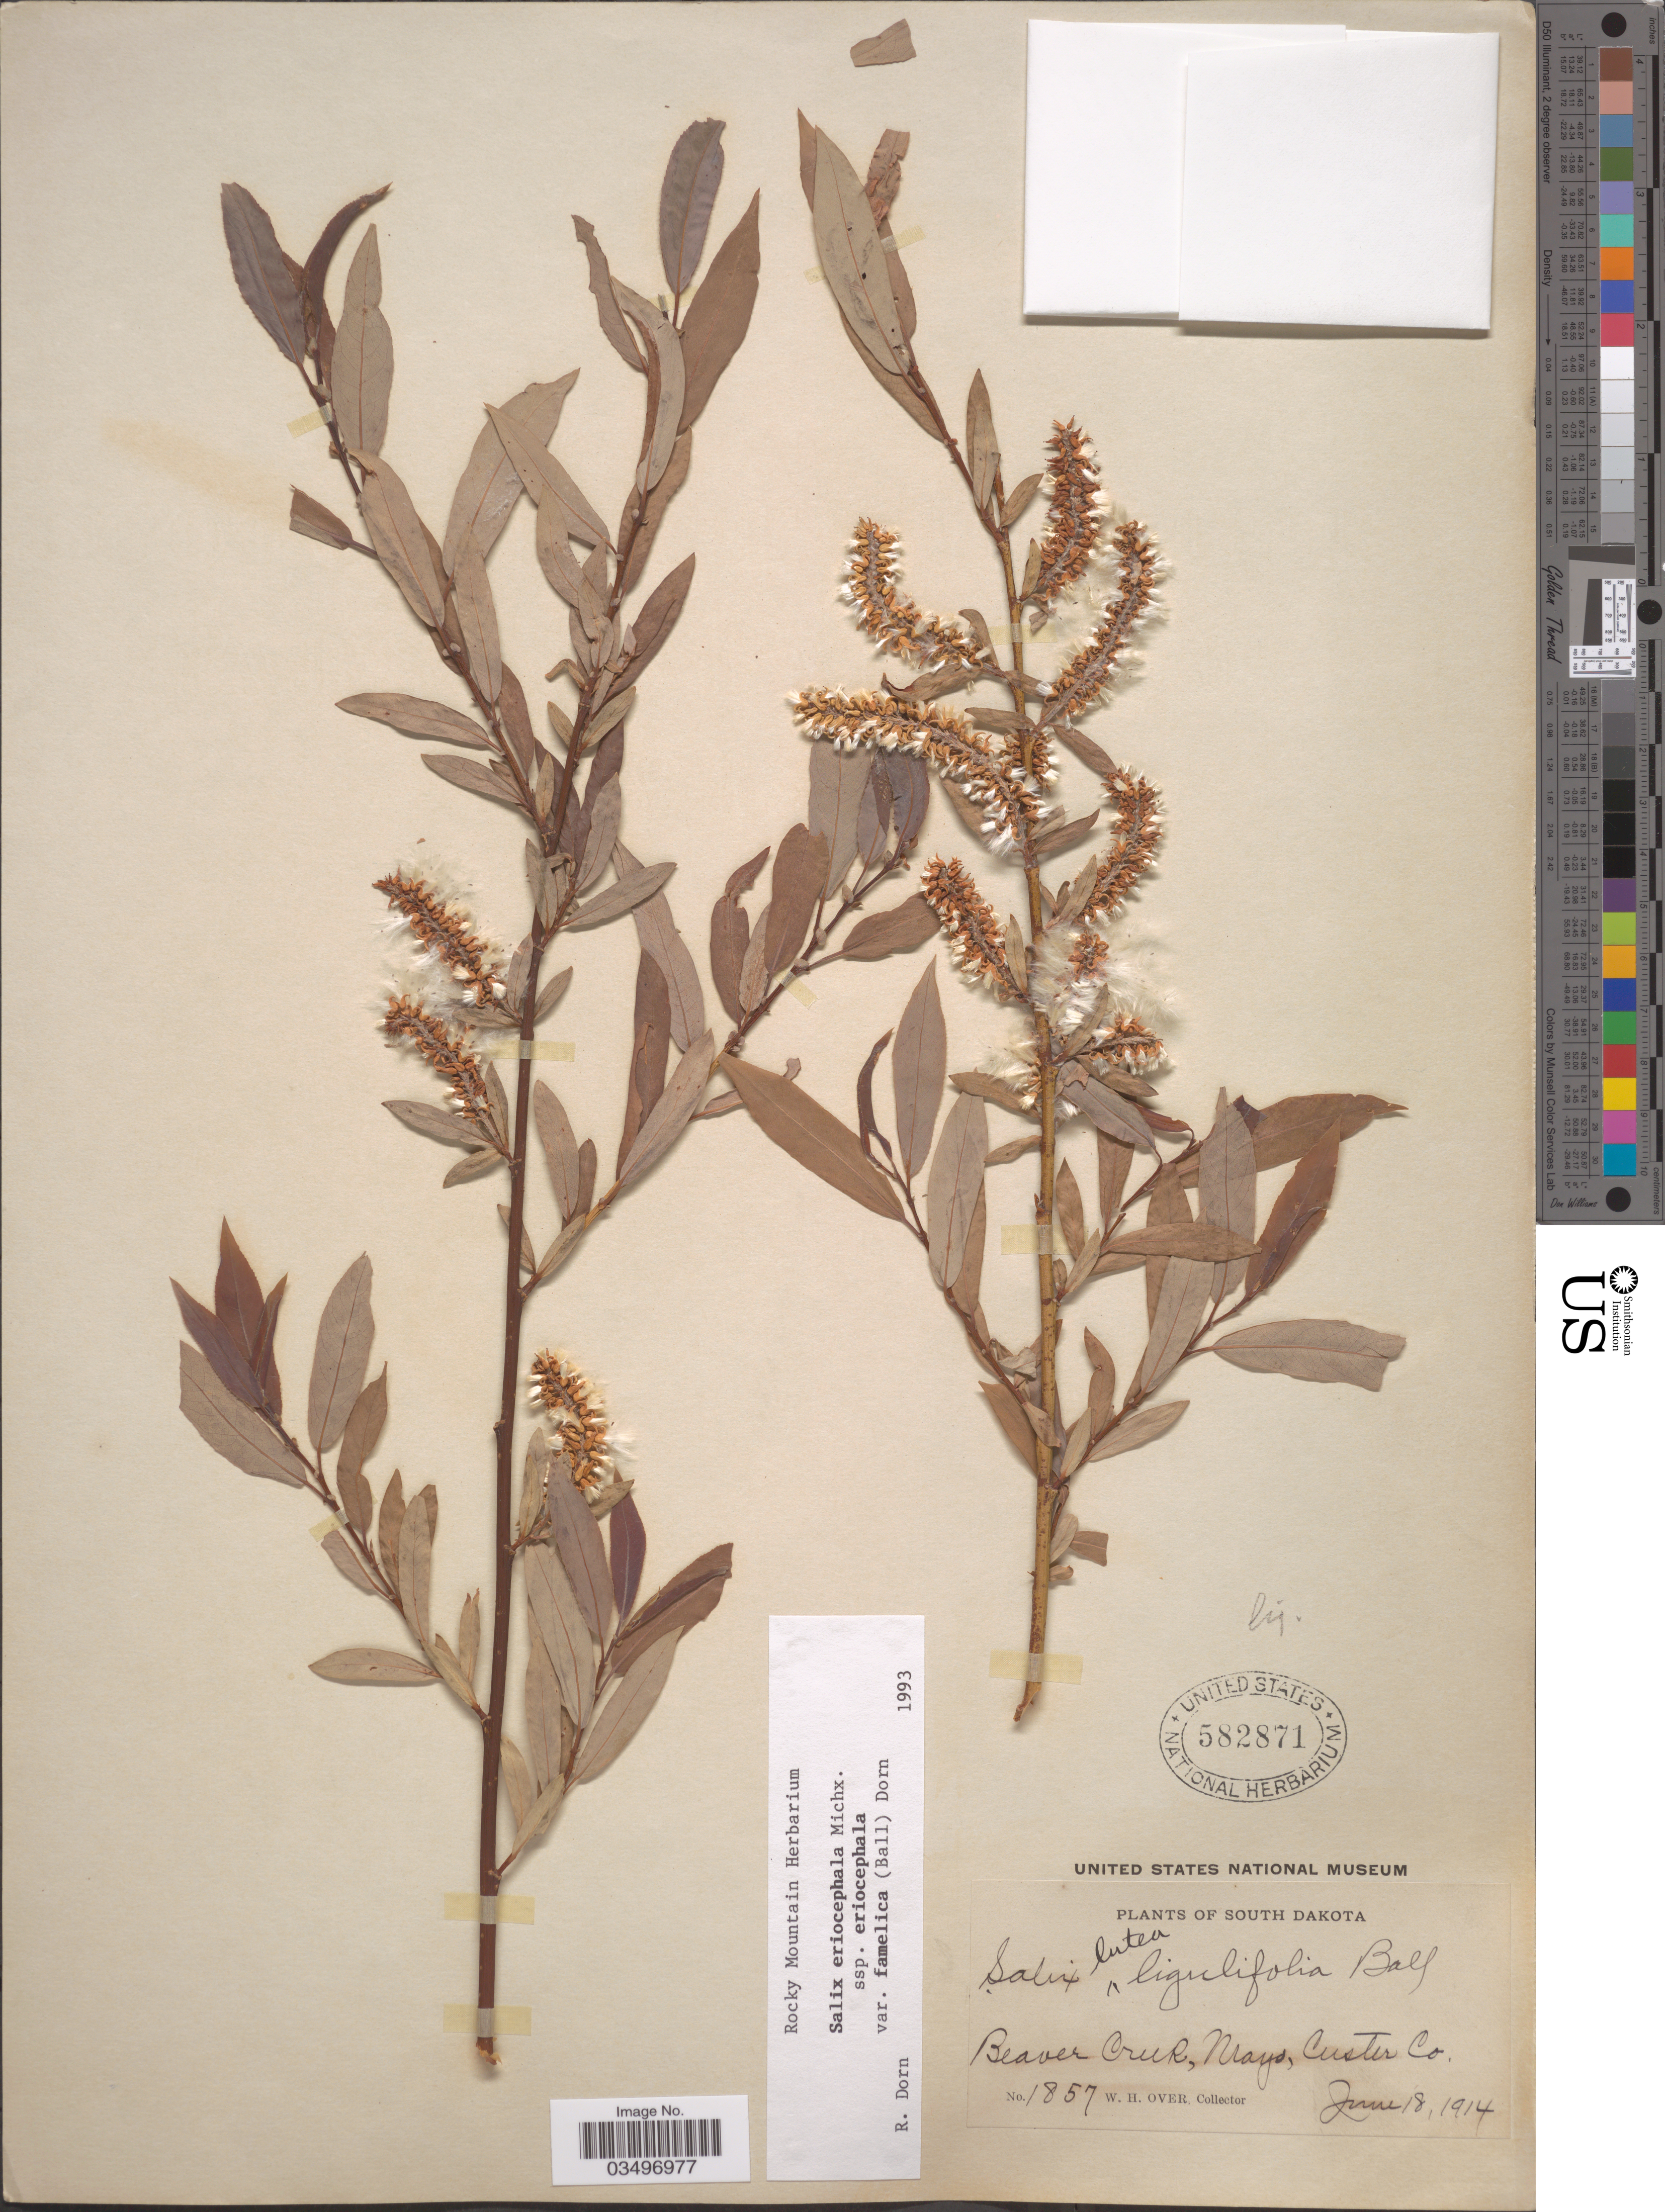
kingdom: Plantae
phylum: Tracheophyta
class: Magnoliopsida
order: Malpighiales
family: Salicaceae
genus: Salix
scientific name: Salix eriocephala var. famelica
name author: (C.R. Ball) Dorn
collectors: W. Over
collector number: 1857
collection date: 1914-06-18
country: United States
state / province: South Dakota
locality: Beaver Creek, Mayo, Custer Co.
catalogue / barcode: US 582871